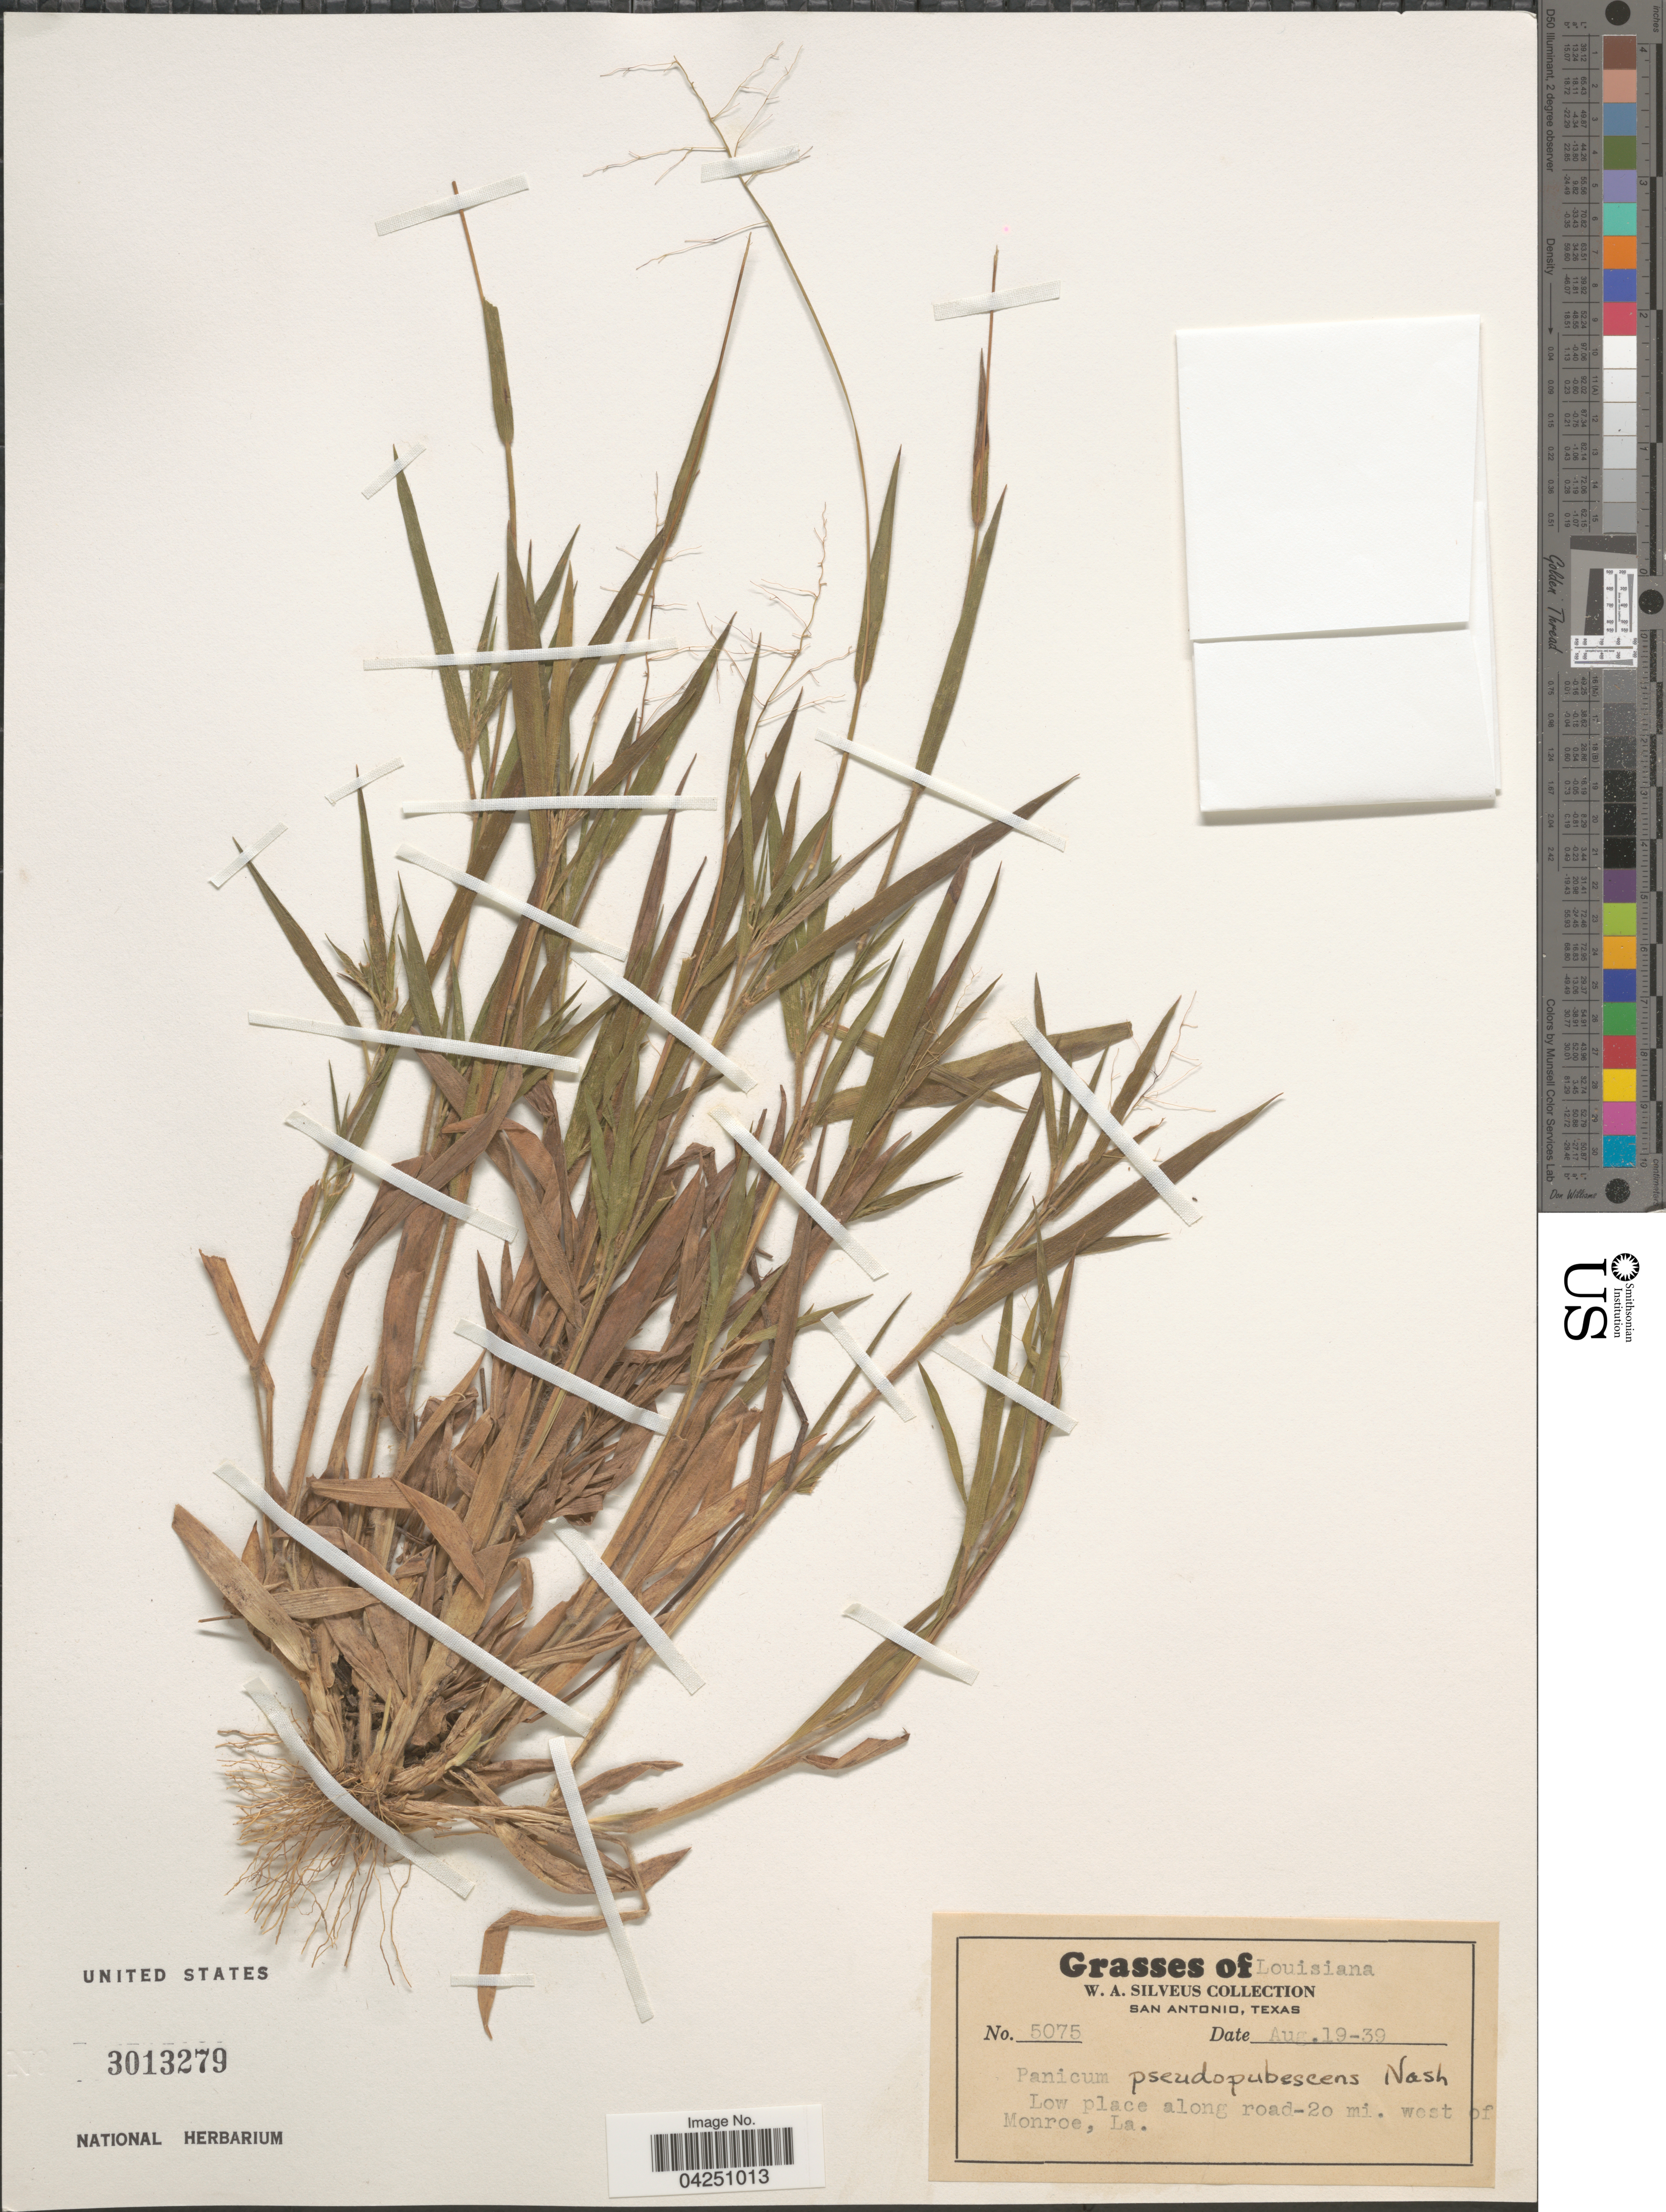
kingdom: Plantae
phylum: Tracheophyta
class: Liliopsida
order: Poales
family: Poaceae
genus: Dichanthelium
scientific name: Dichanthelium acuminatum var. acuminatum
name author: (Sw.) Gould & C.A. Clark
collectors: W. Silveus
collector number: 5075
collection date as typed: Transcribed d/m/y: 19/8/39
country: United States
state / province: Louisiana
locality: Low place along road-20 mi. west of Monroe.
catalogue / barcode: US 3013279